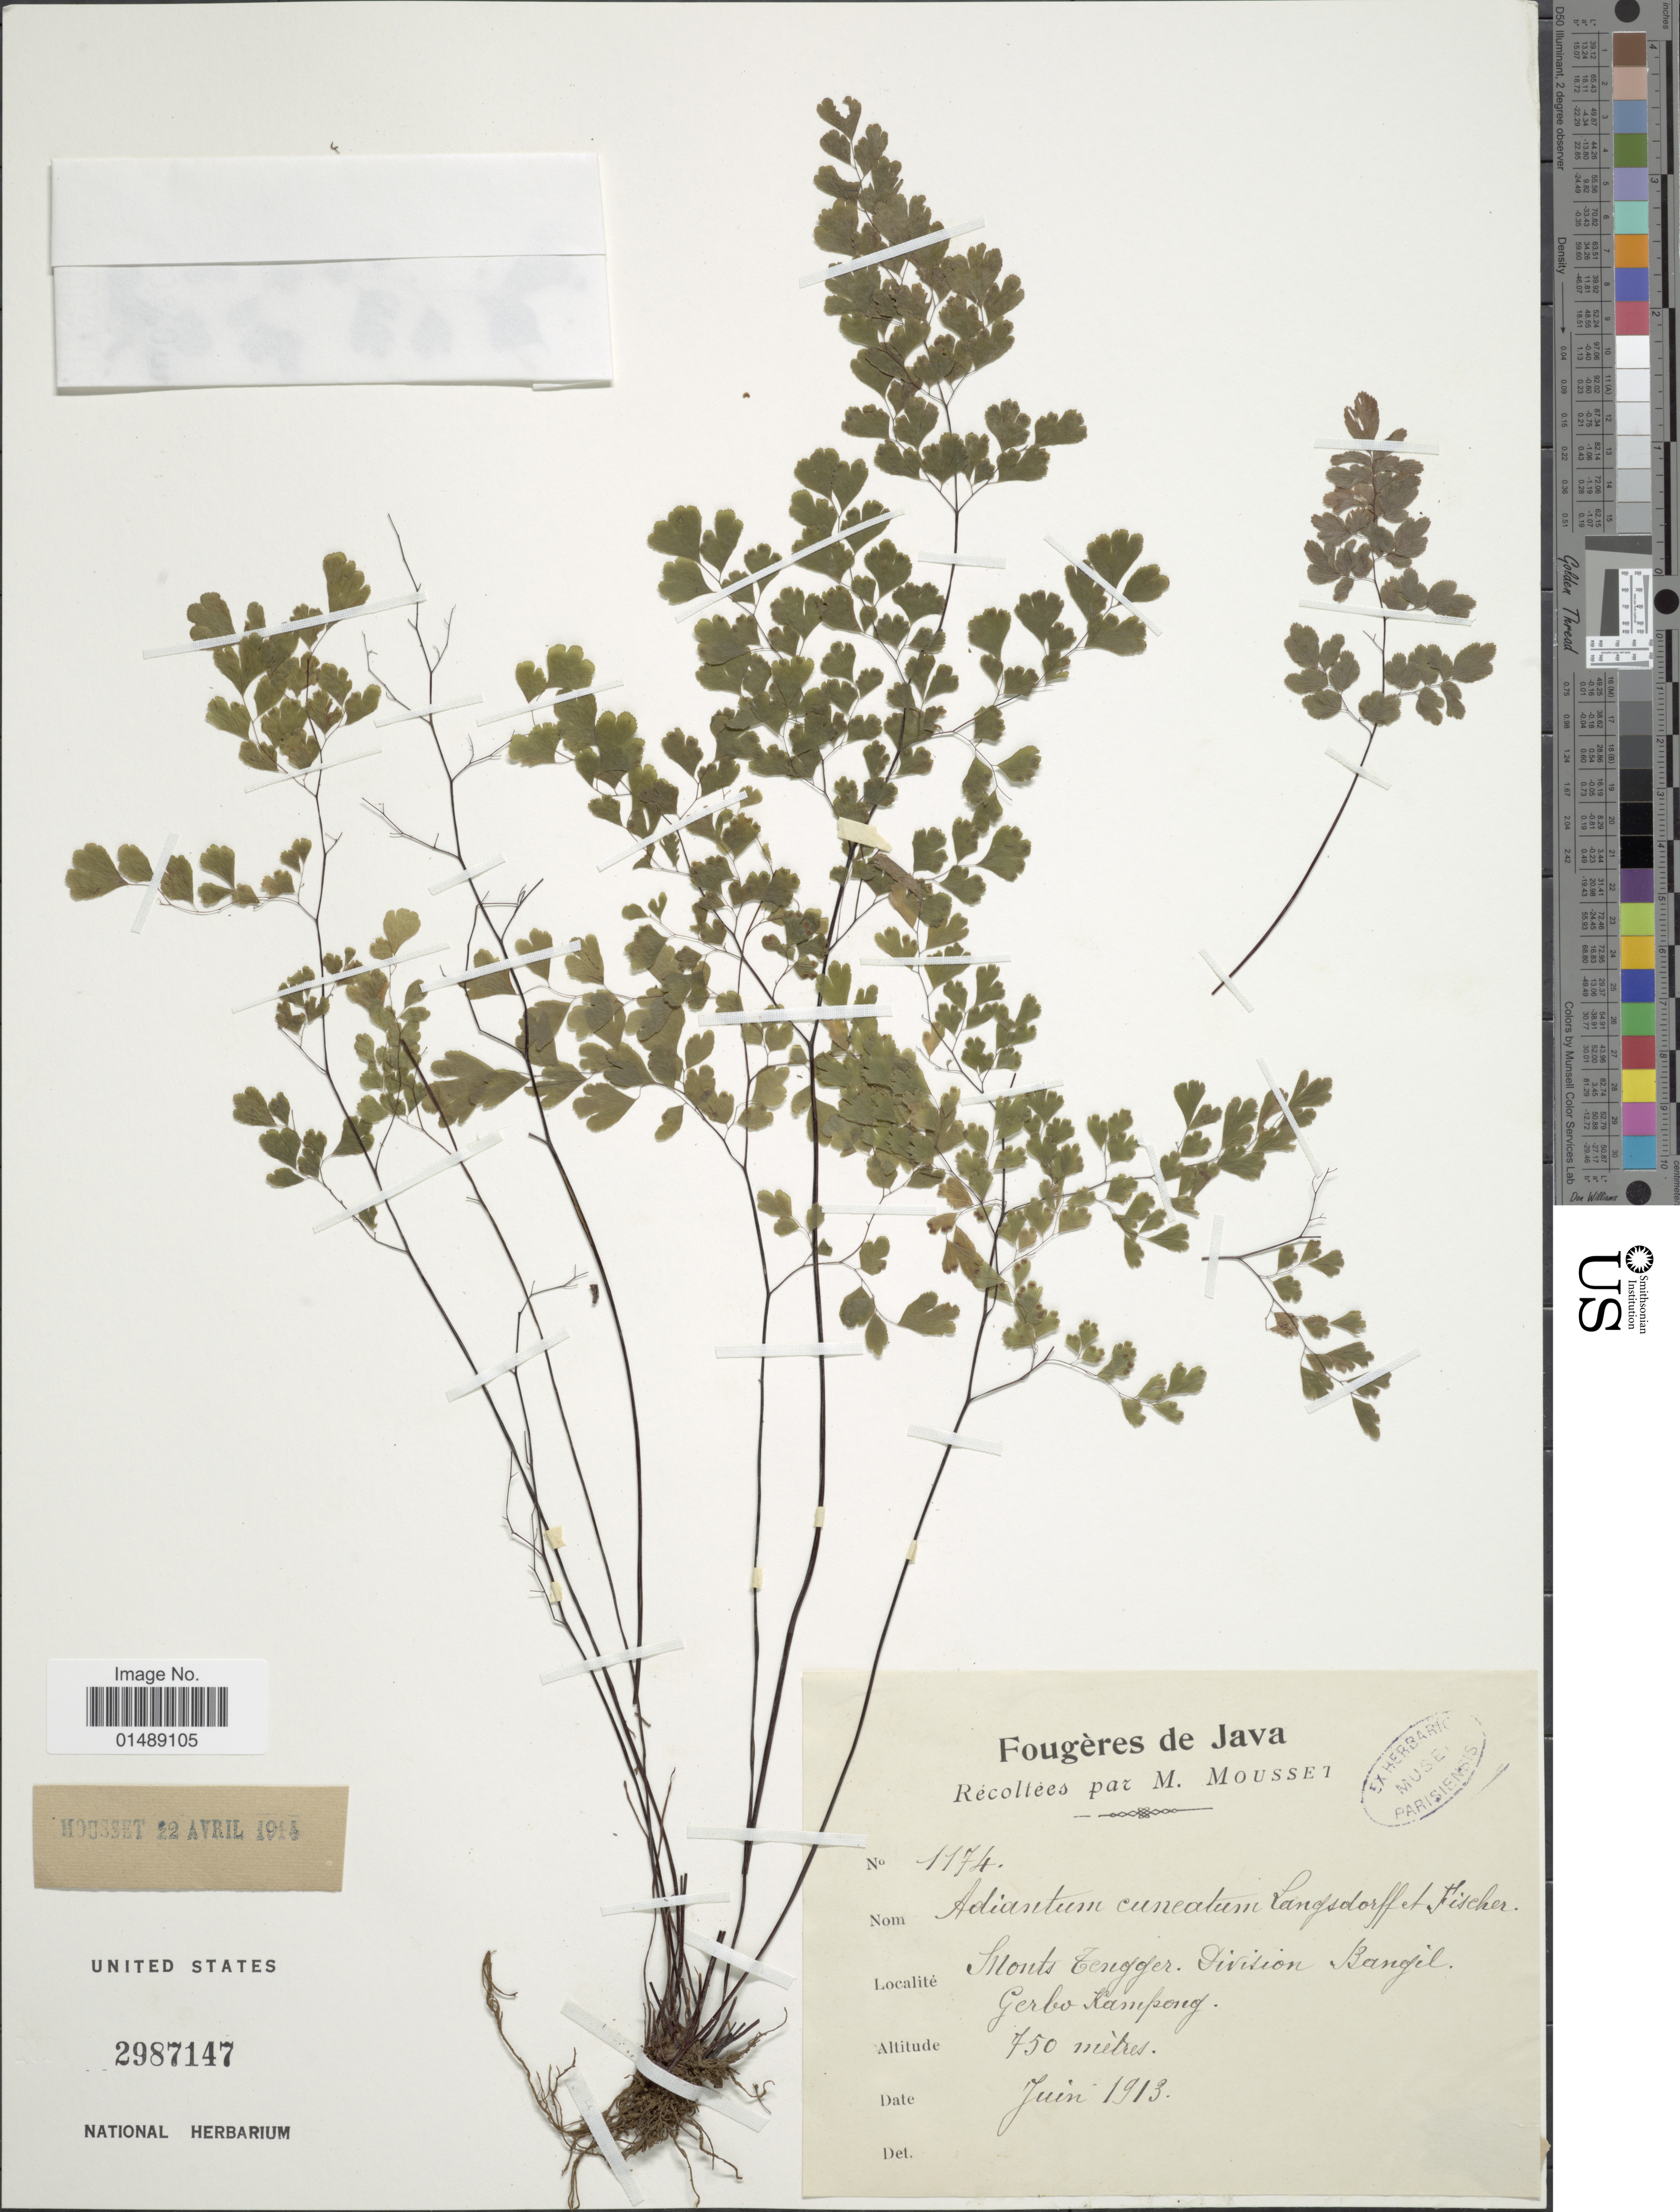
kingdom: Plantae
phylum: Tracheophyta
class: Polypodiopsida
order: Polypodiales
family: Pteridaceae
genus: Adiantum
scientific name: Adiantum raddianum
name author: C. Presl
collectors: M. Mousset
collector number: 1174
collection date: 1913-06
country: Indonesia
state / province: Java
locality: Monts. Eengger, Division Bangel, Gerbo Kampong. [interpreted]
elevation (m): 750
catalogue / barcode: US 2987147